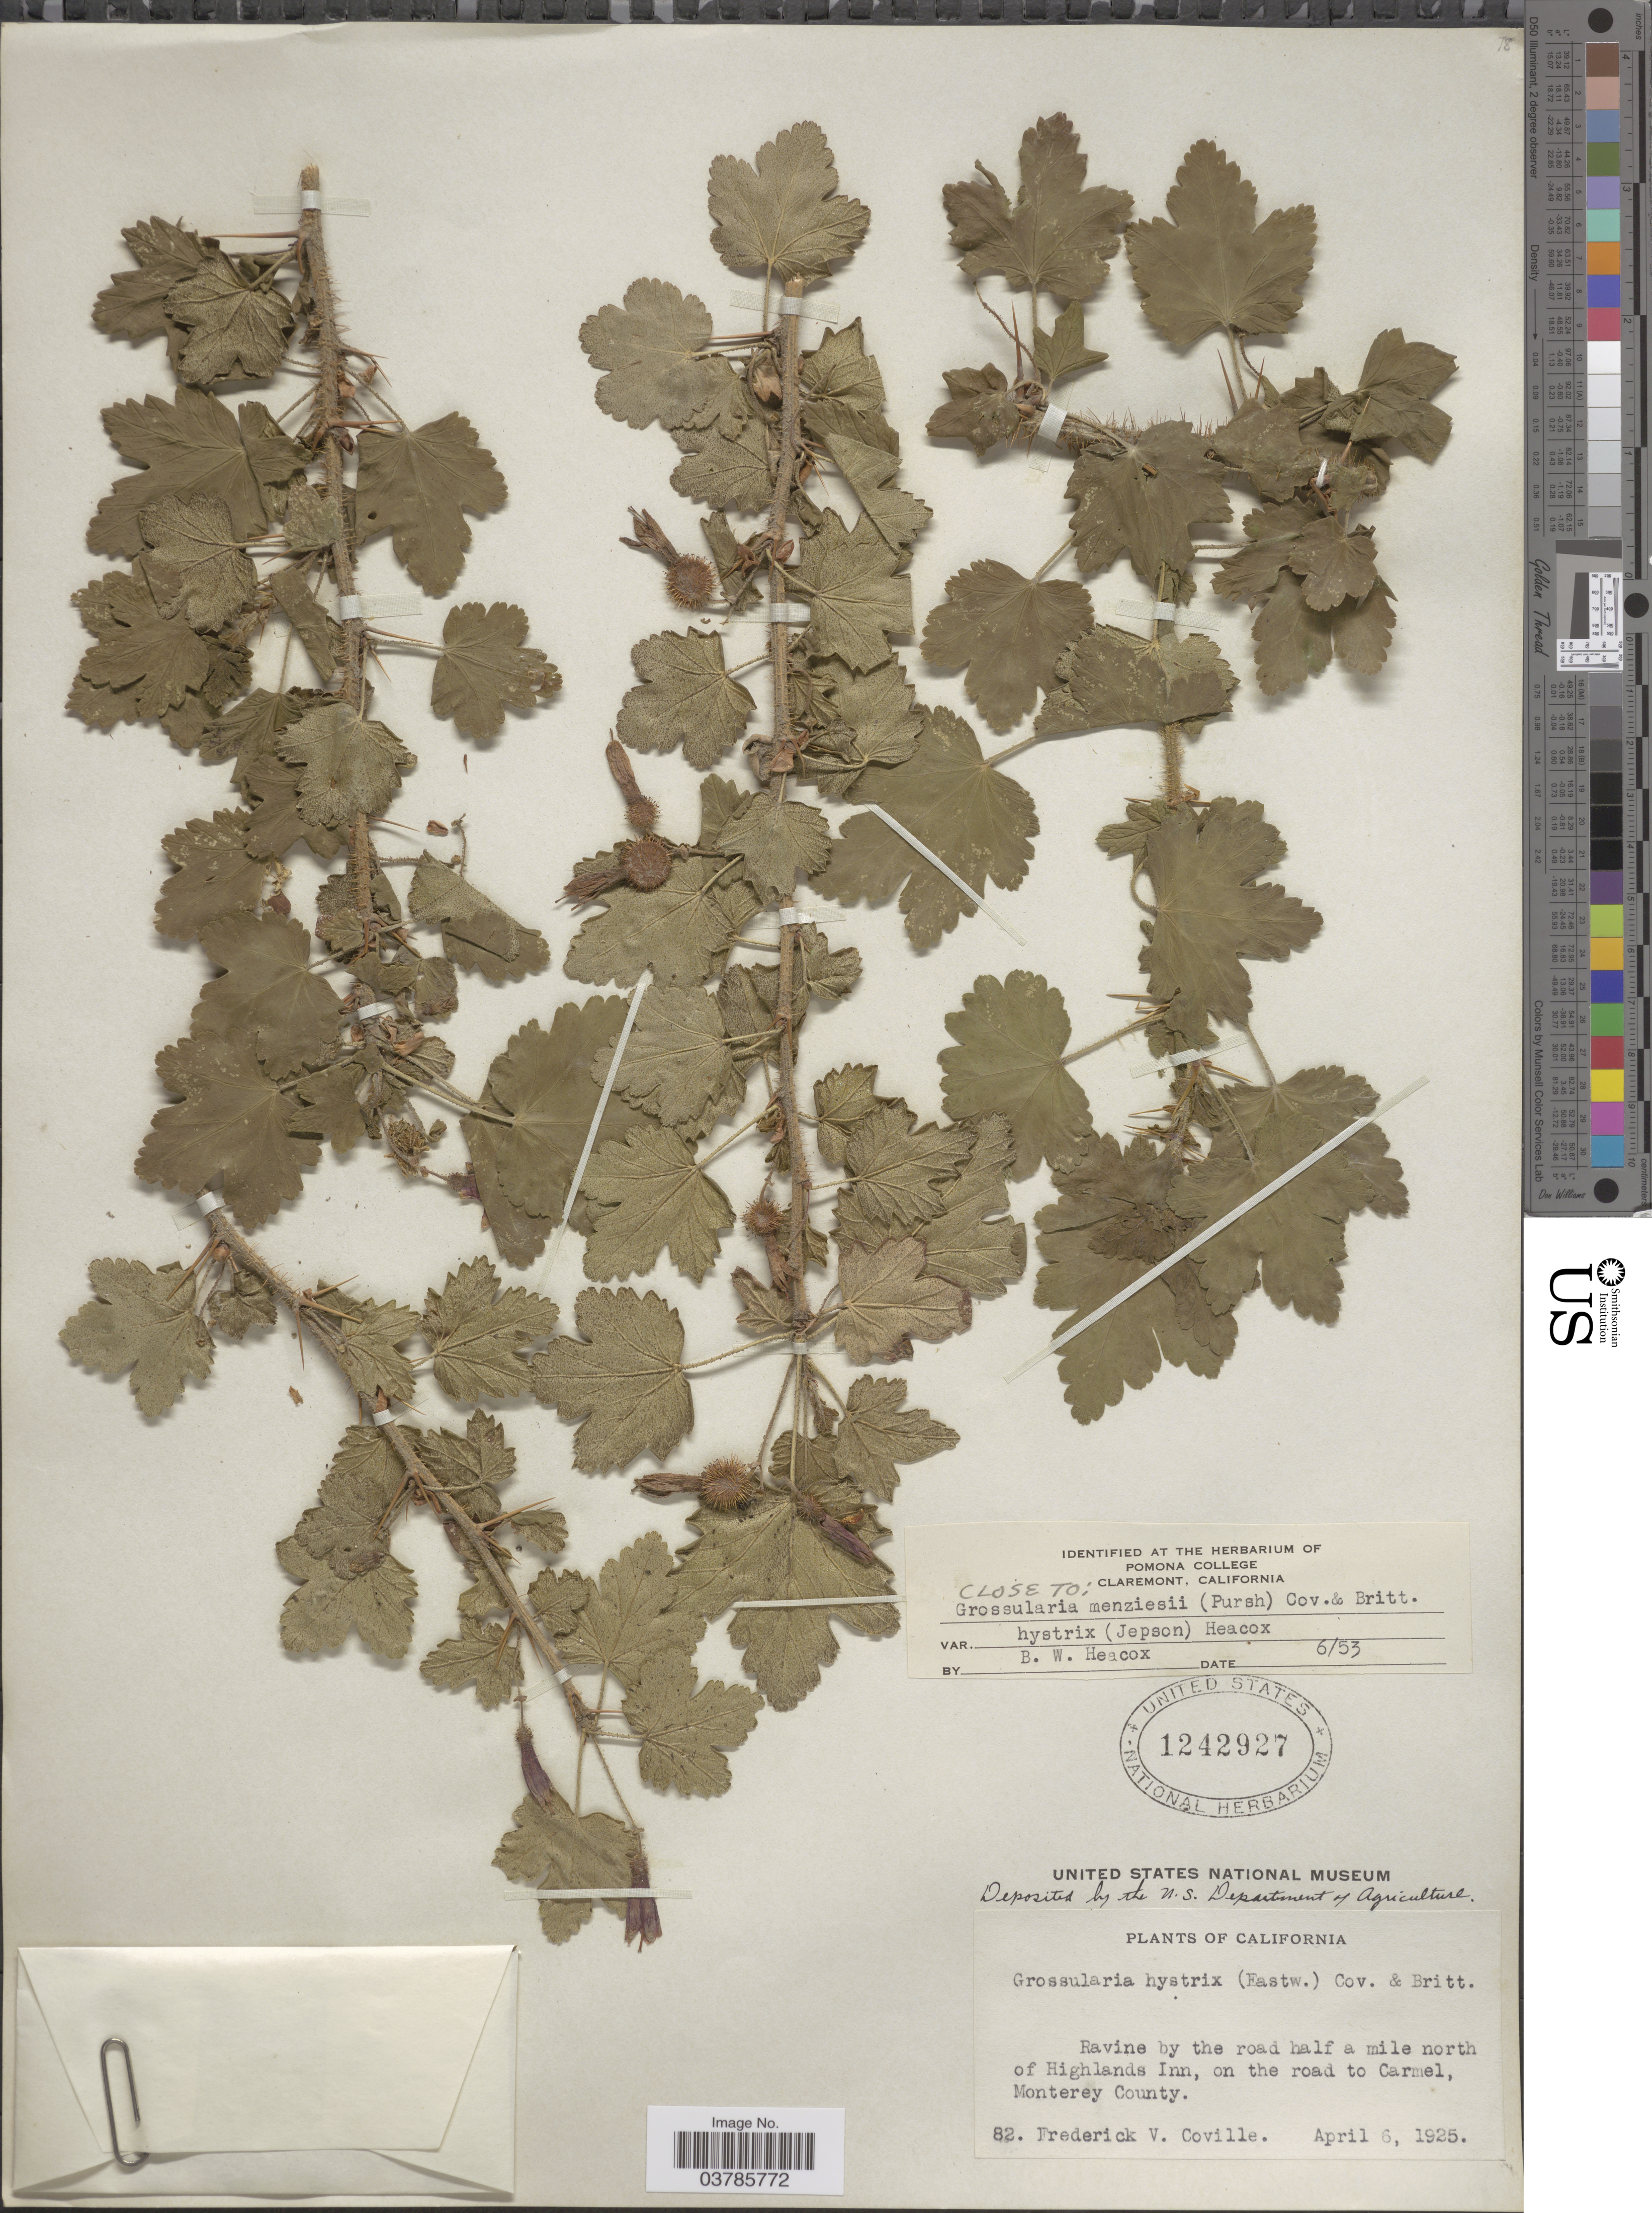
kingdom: Plantae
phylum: Tracheophyta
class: Magnoliopsida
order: Saxifragales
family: Grossulariaceae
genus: Ribes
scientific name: Ribes menziesii var. hystrix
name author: (Eastw.) Jeps.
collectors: F. V. Coville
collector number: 82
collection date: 1925-04-06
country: United States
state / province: California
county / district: Monterey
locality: Ravine by the road half a mile north of Highlands Inn, on the road to Carmel, Monterey County.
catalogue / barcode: US 1942927